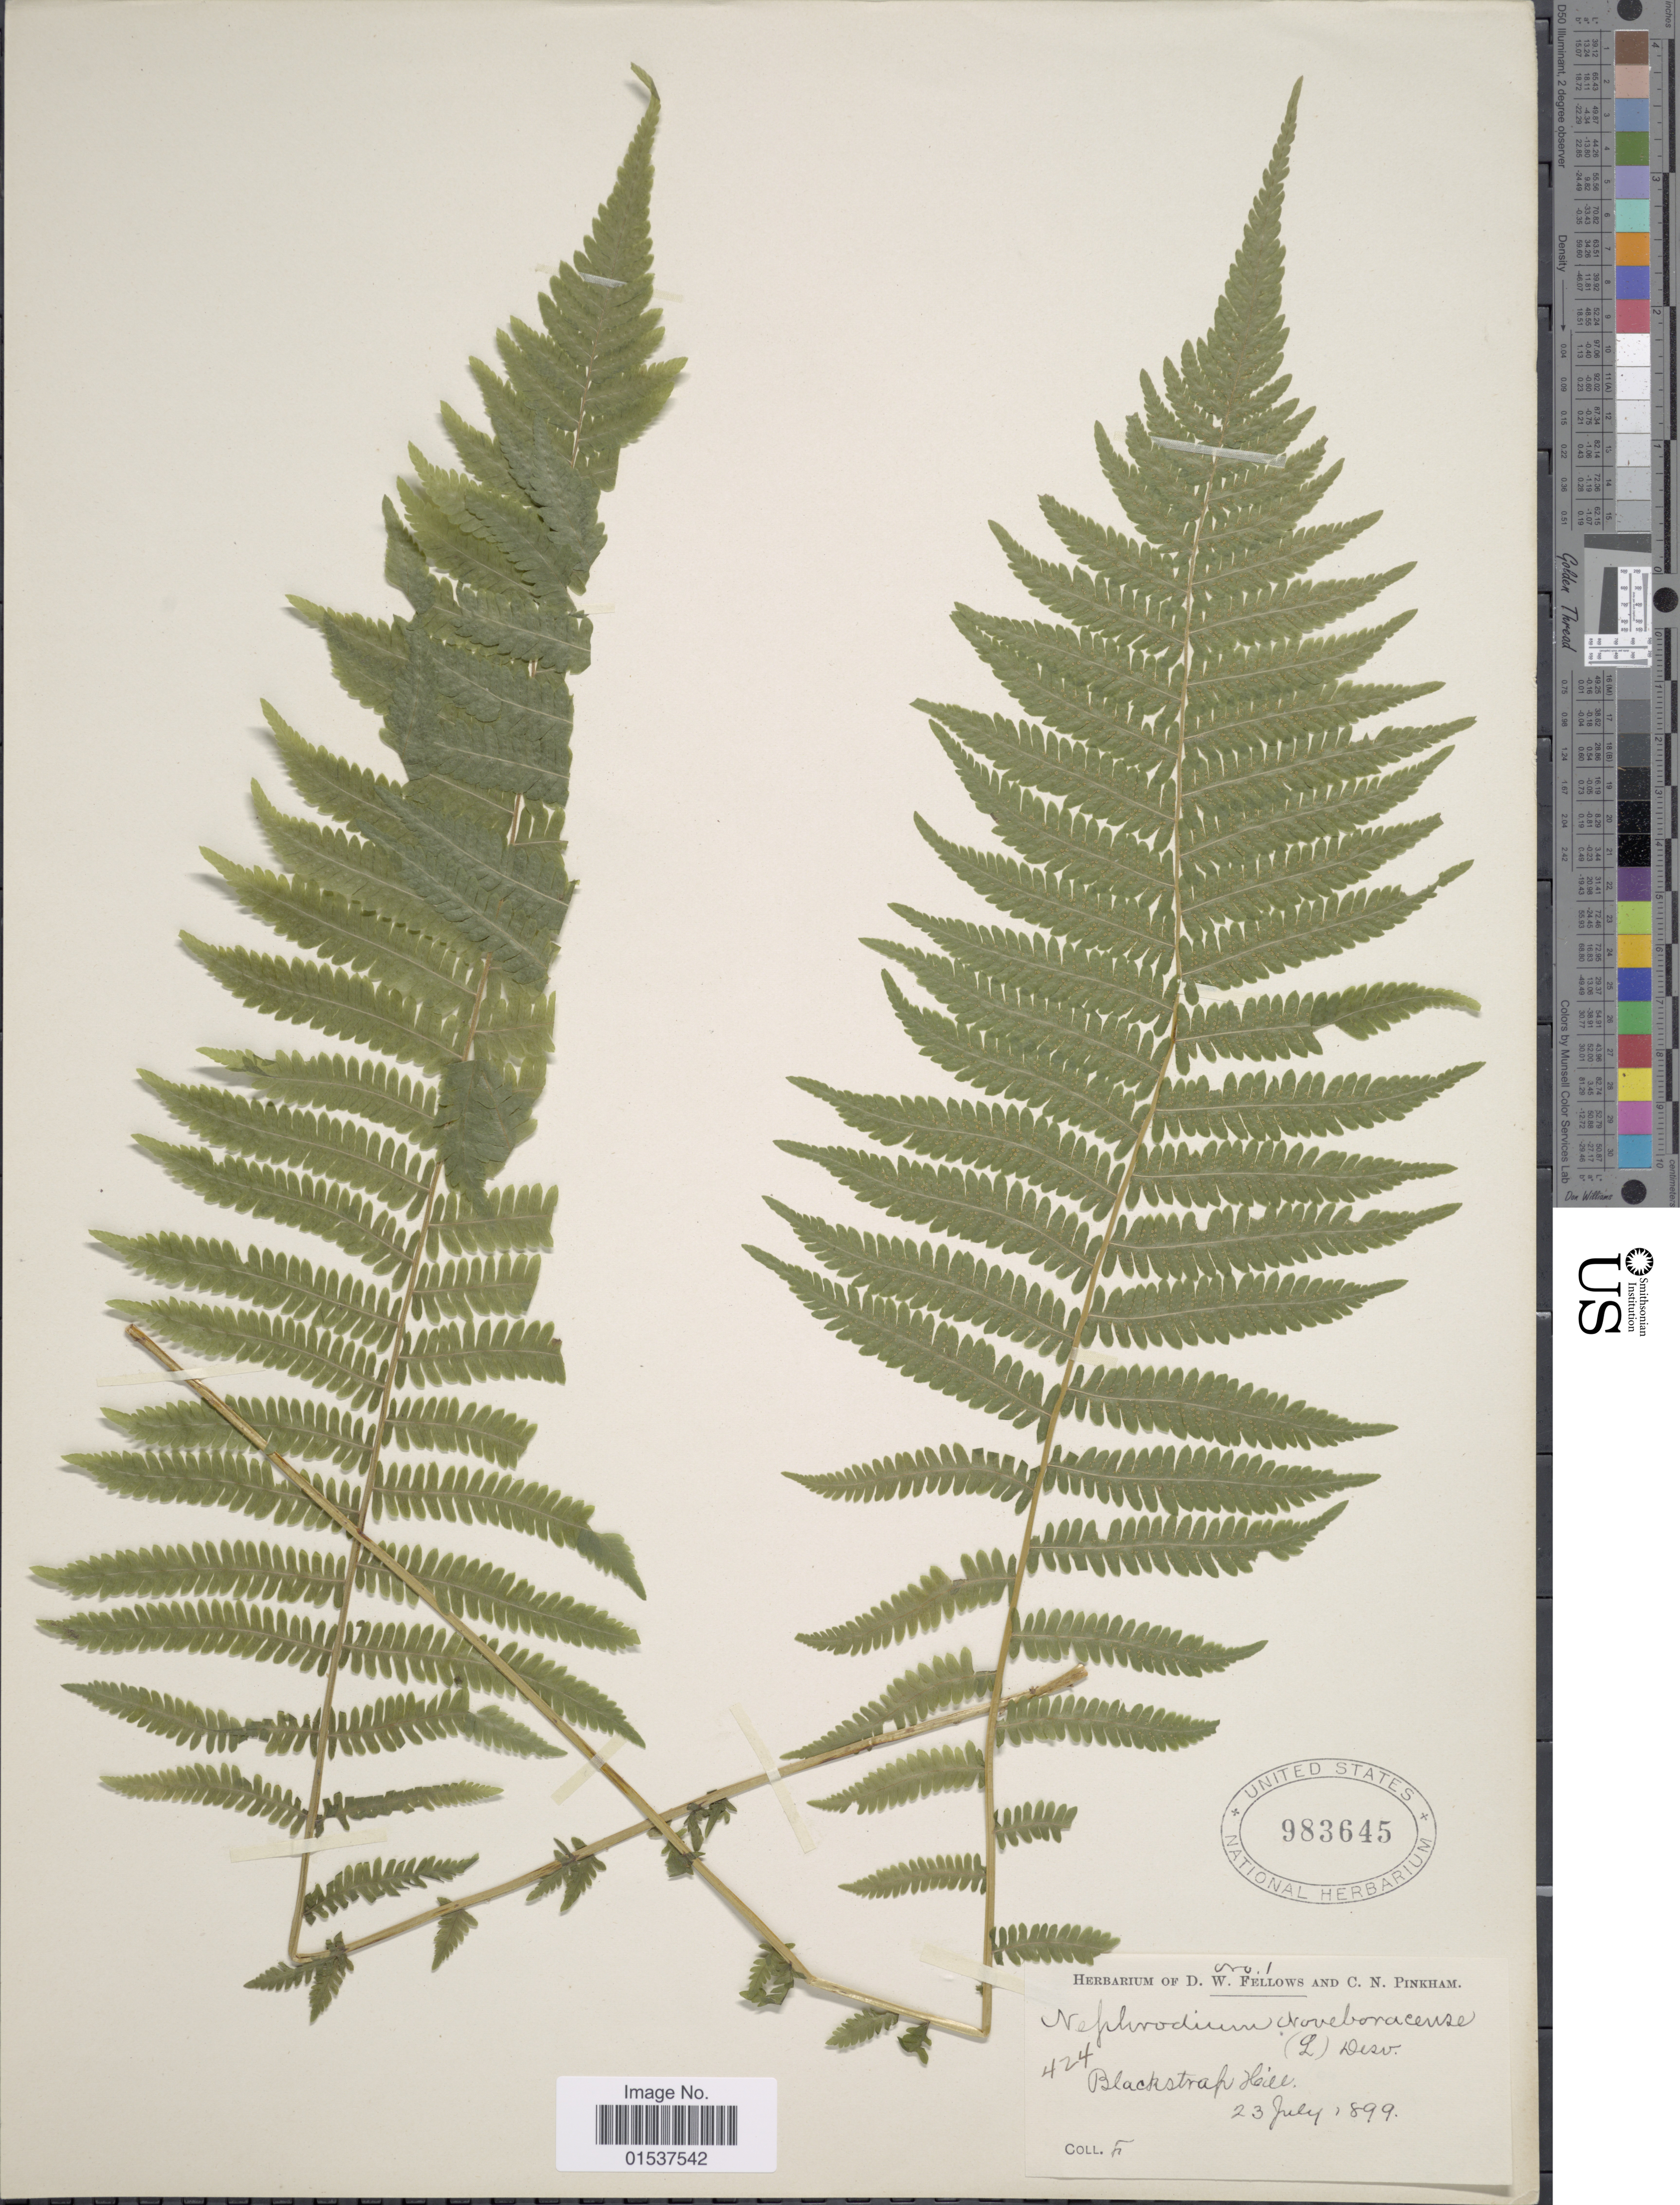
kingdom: Plantae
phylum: Tracheophyta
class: Polypodiopsida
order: Polypodiales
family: Thelypteridaceae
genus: Parathelypteris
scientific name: Parathelypteris noveboracensis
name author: (L.) Ching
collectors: D. W. Fellows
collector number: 1/424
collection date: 1899-07-23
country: United States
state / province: Maine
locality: Blackstrap Hill.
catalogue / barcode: US 983645